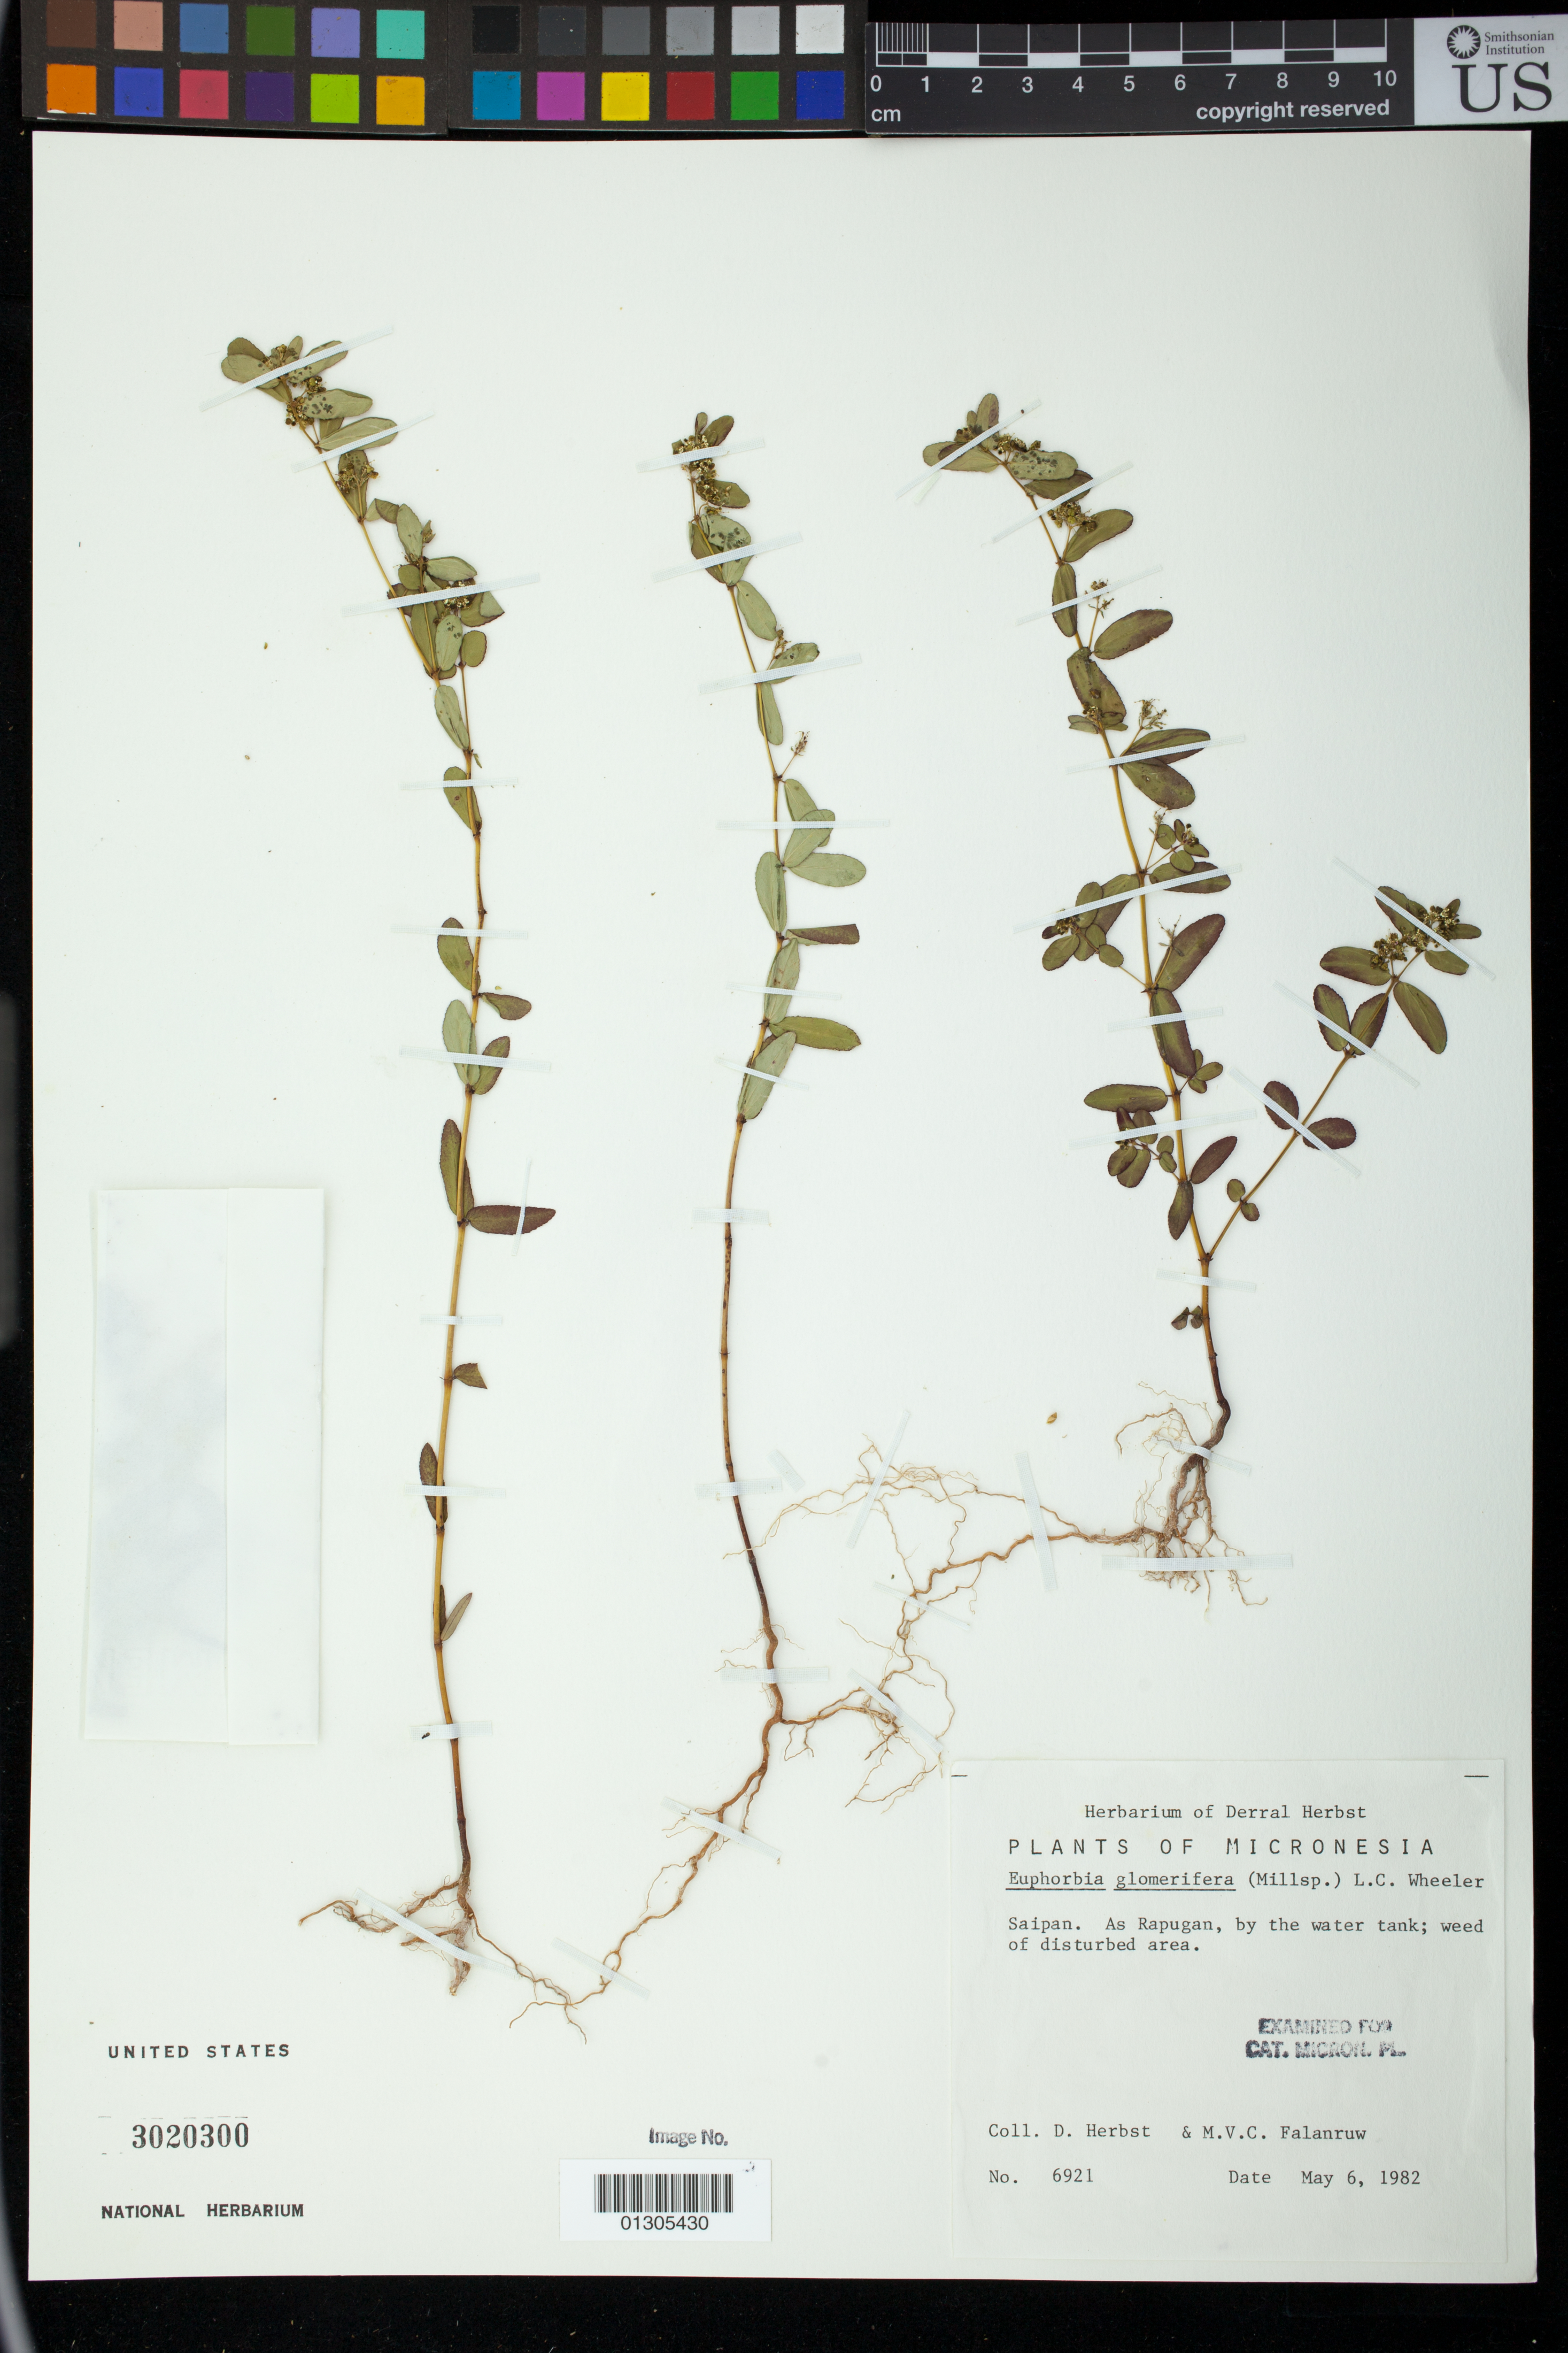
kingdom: Plantae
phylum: Tracheophyta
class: Magnoliopsida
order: Malpighiales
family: Euphorbiaceae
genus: Euphorbia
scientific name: Euphorbia hypericifolia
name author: L.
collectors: D. R. Herbst & M. V. Falanruw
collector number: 6921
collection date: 1982-05-06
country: Northern Mariana Islands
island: Saipan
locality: As Rapugan, by the water tank; weed of disturbed area.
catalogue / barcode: US 3020300